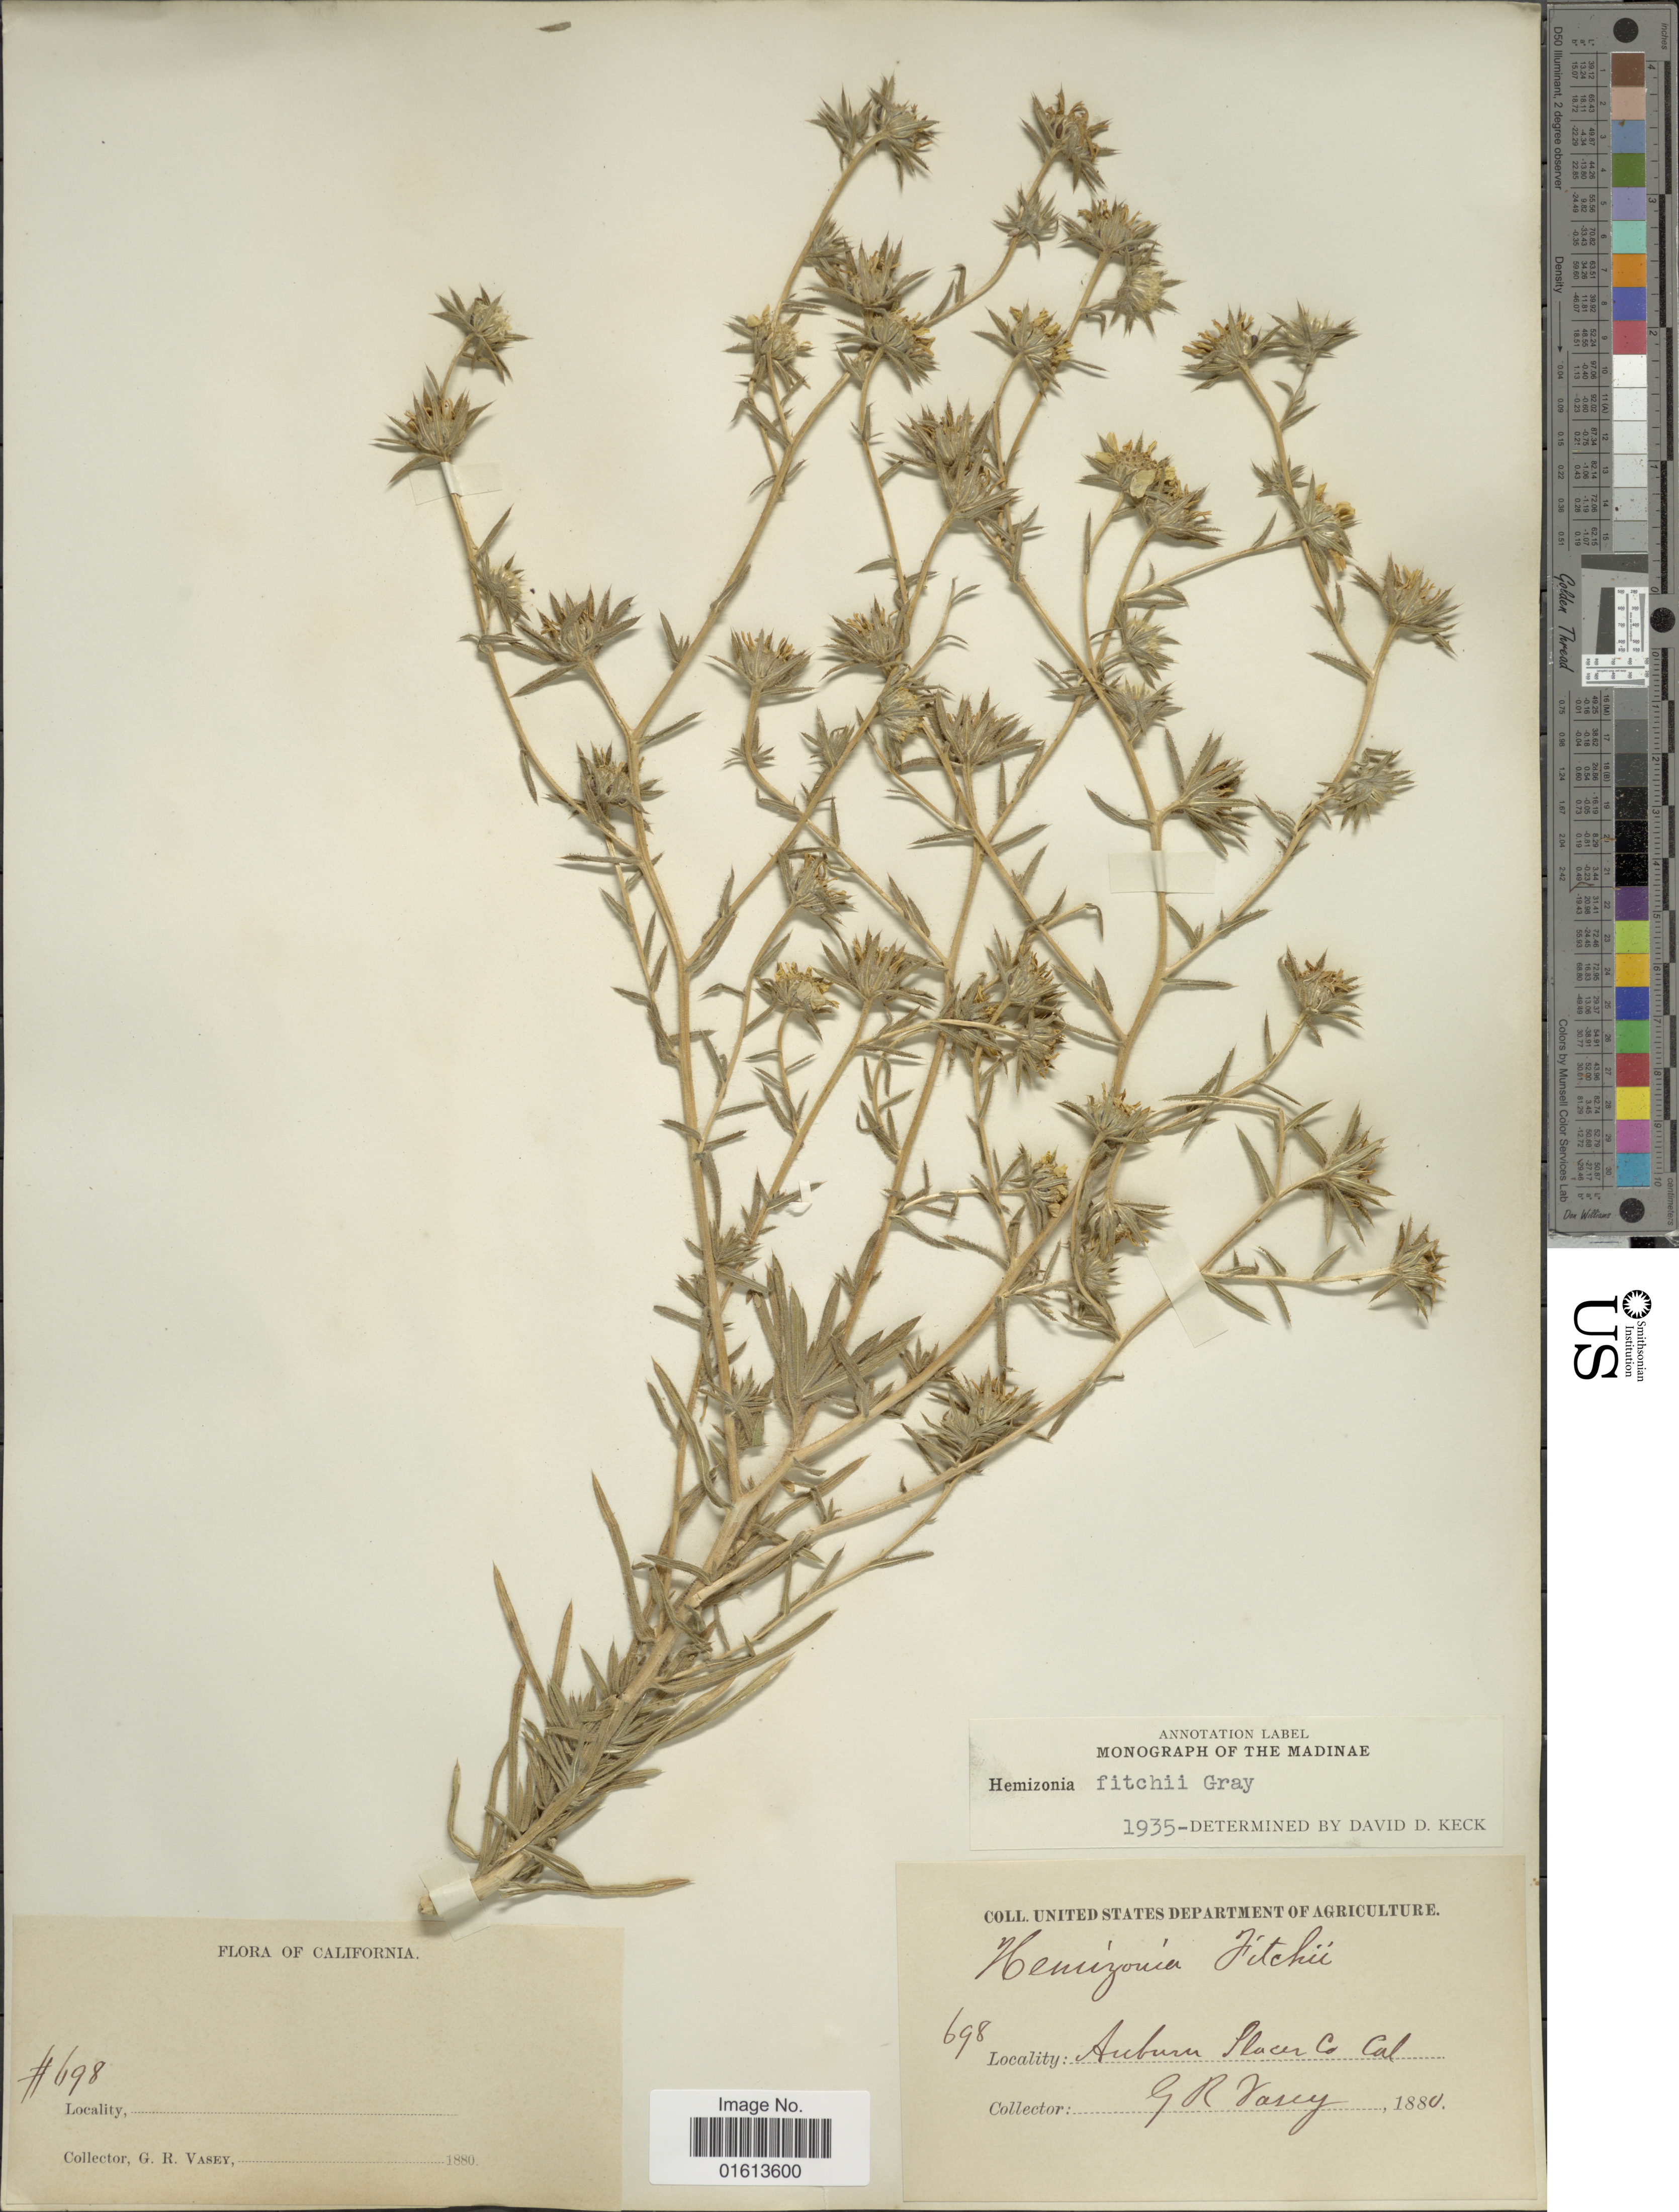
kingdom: Plantae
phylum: Tracheophyta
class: Magnoliopsida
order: Asterales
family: Asteraceae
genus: Centromadia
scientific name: Centromadia fitchii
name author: (A. Gray) Greene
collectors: G. R. Vasey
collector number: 698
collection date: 1880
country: United States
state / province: California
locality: Auburn Slacer Co.